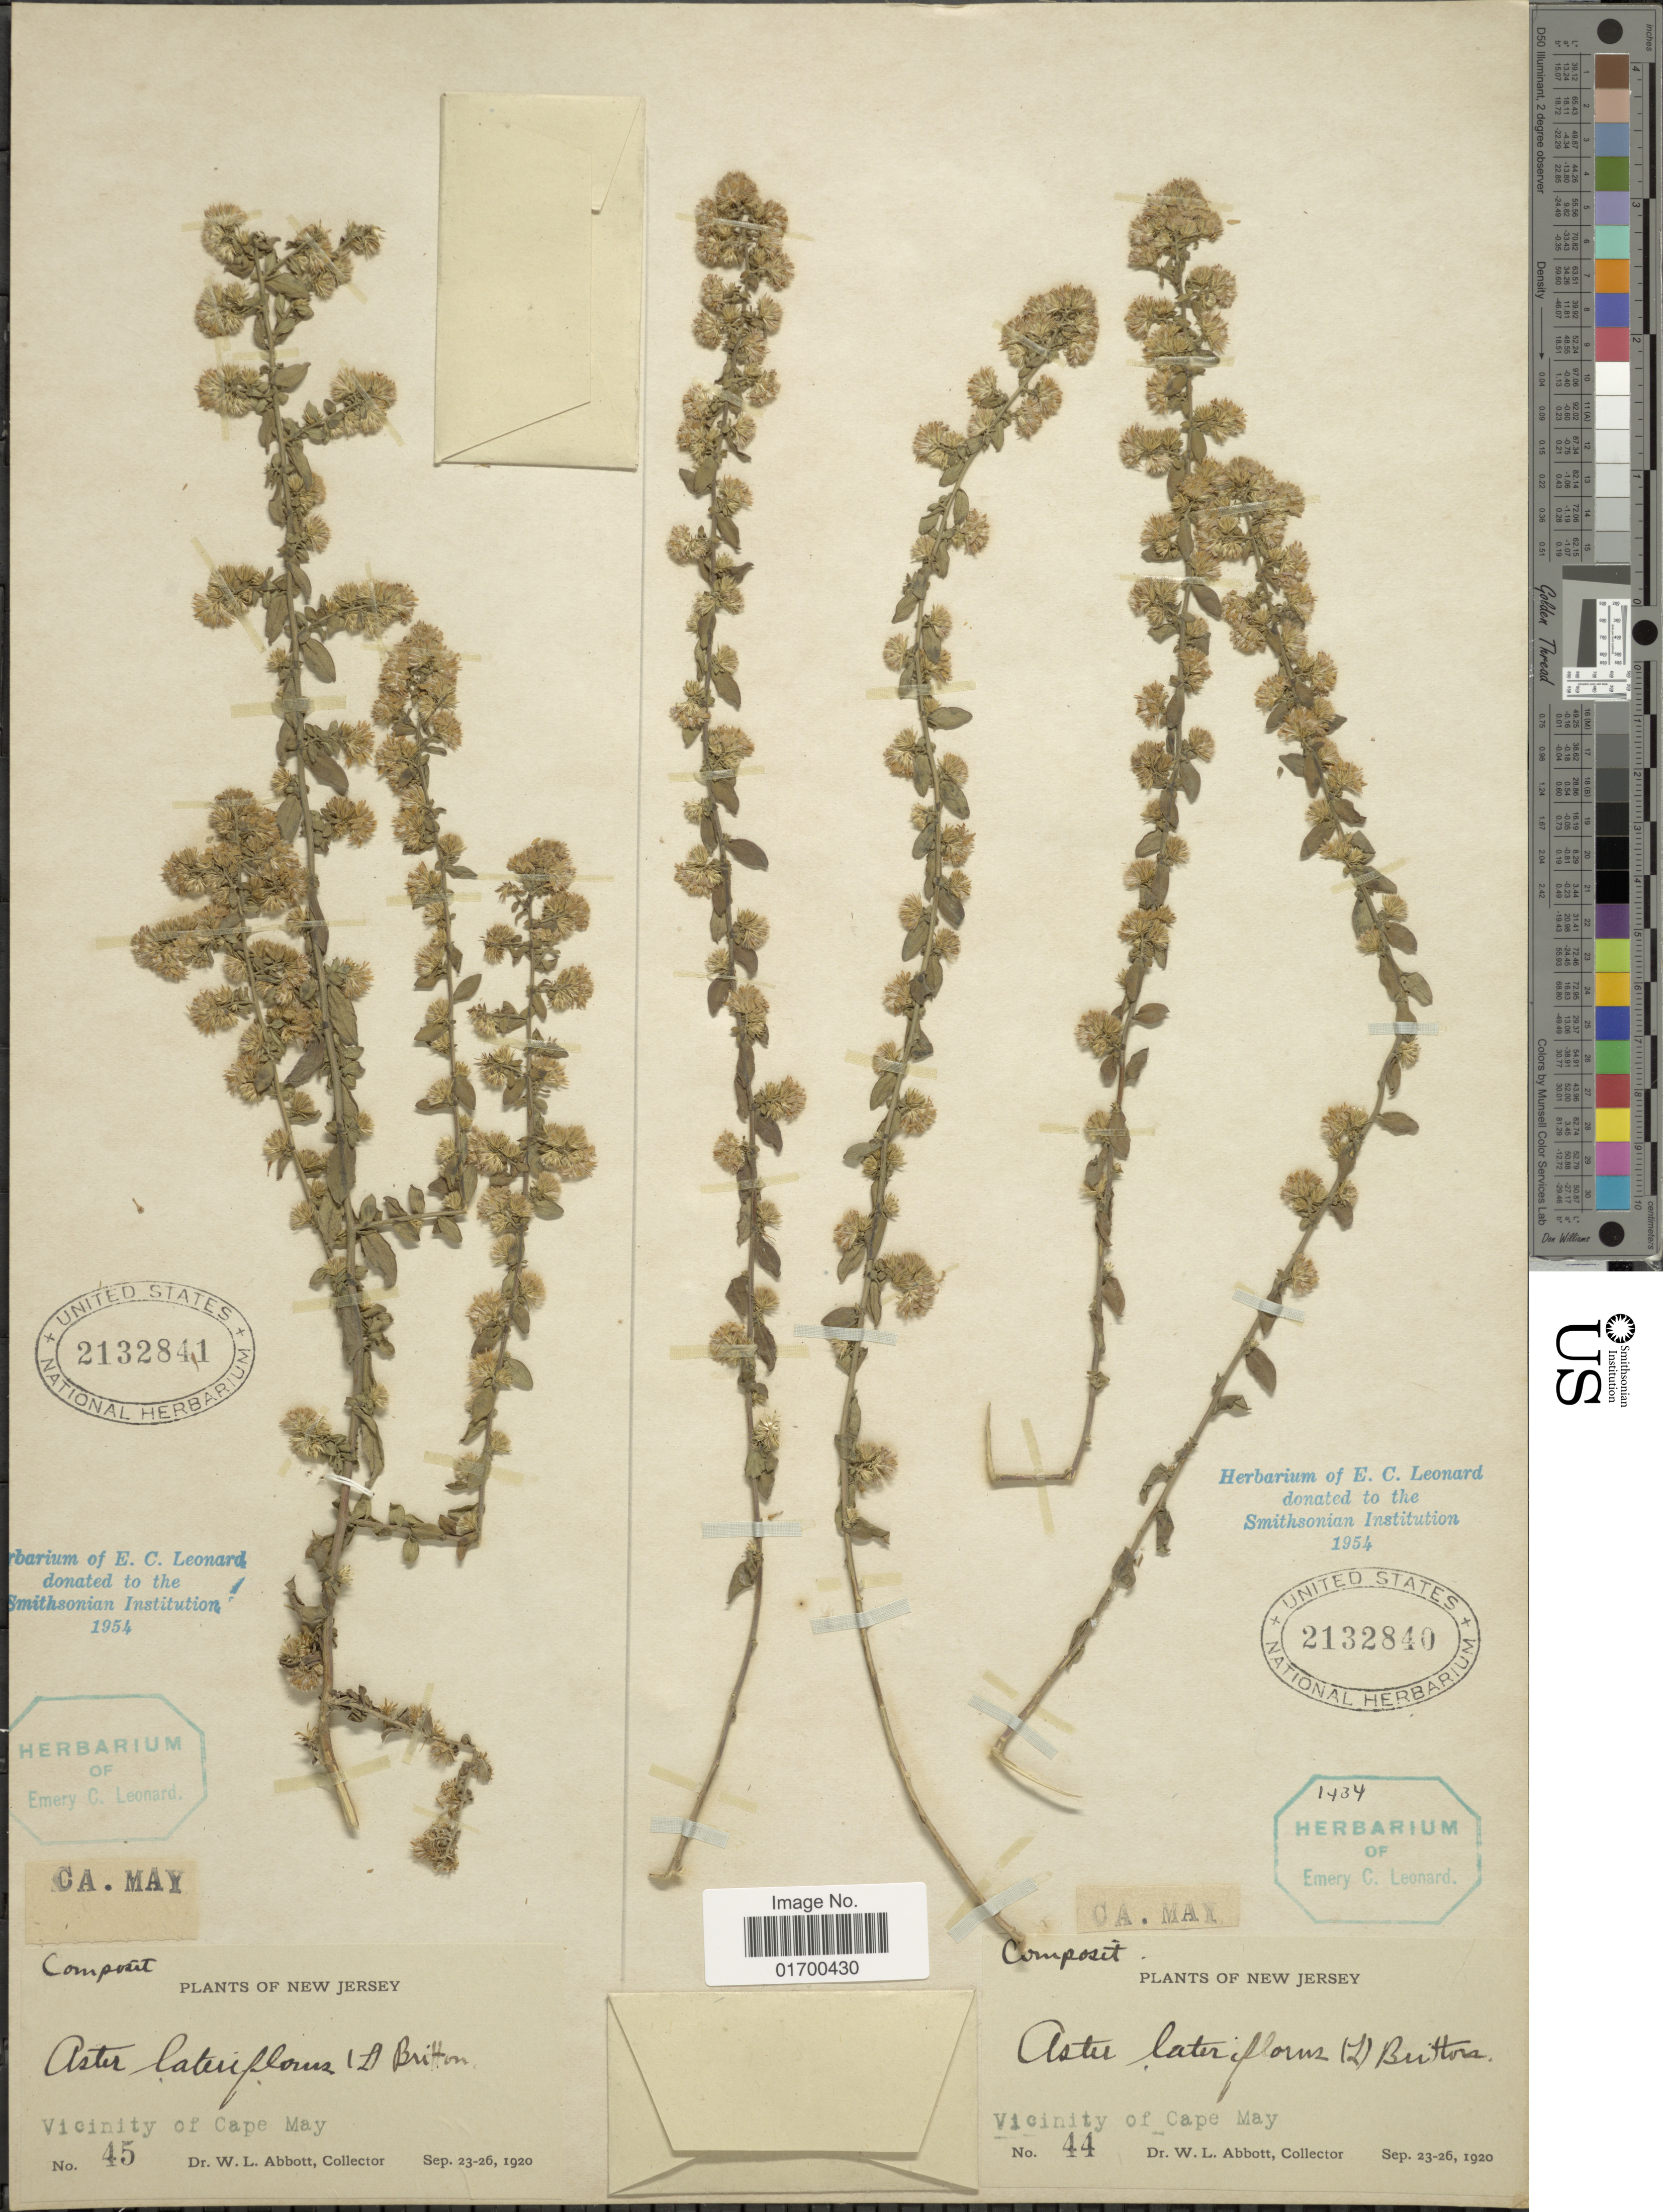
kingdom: Plantae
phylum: Tracheophyta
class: Magnoliopsida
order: Asterales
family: Asteraceae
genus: Symphyotrichum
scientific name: Symphyotrichum lateriflorum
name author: (L.) Á. Löve & D. Löve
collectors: W. L. Abbott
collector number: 44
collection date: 1920-09-23/1920-09-26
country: United States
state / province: New Jersey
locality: Vicinity of Cape May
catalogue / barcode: US 2132840-2